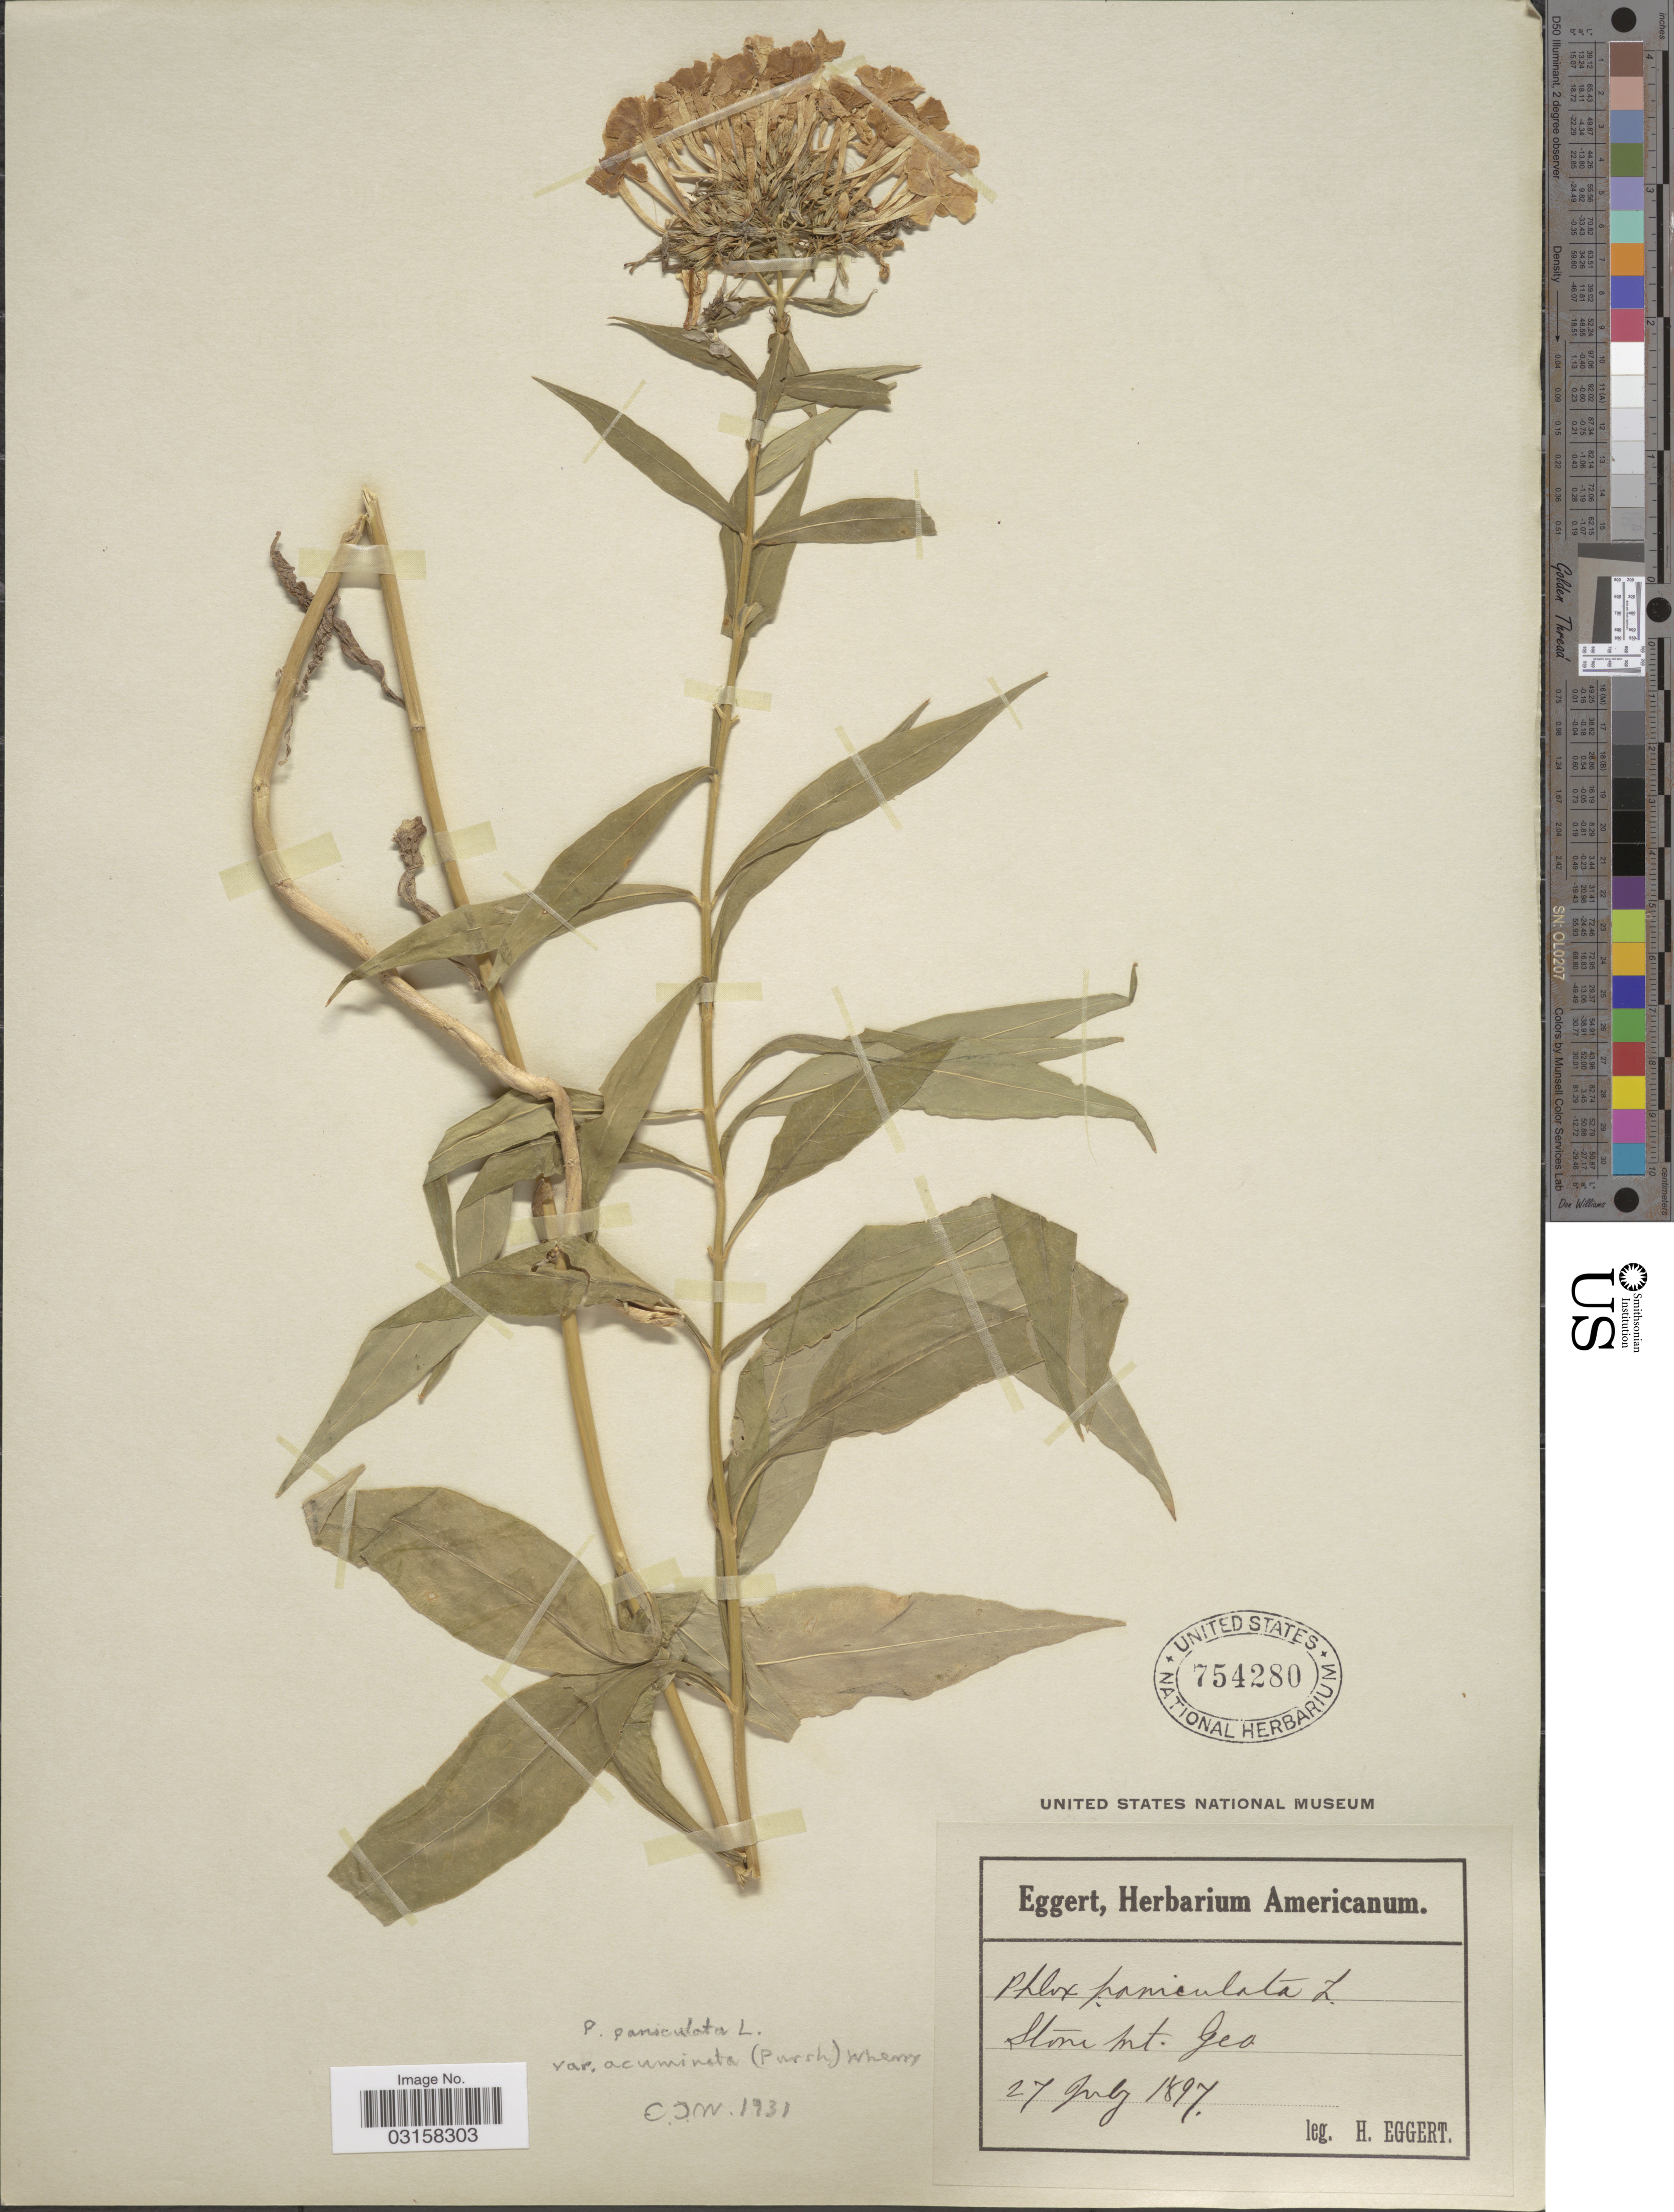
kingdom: Plantae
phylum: Tracheophyta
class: Magnoliopsida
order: Ericales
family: Polemoniaceae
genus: Phlox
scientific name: Phlox paniculata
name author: L.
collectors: H. Eggert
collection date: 1897-07-27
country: United States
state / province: Georgia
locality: Stone Mt. Gea.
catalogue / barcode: US 754280